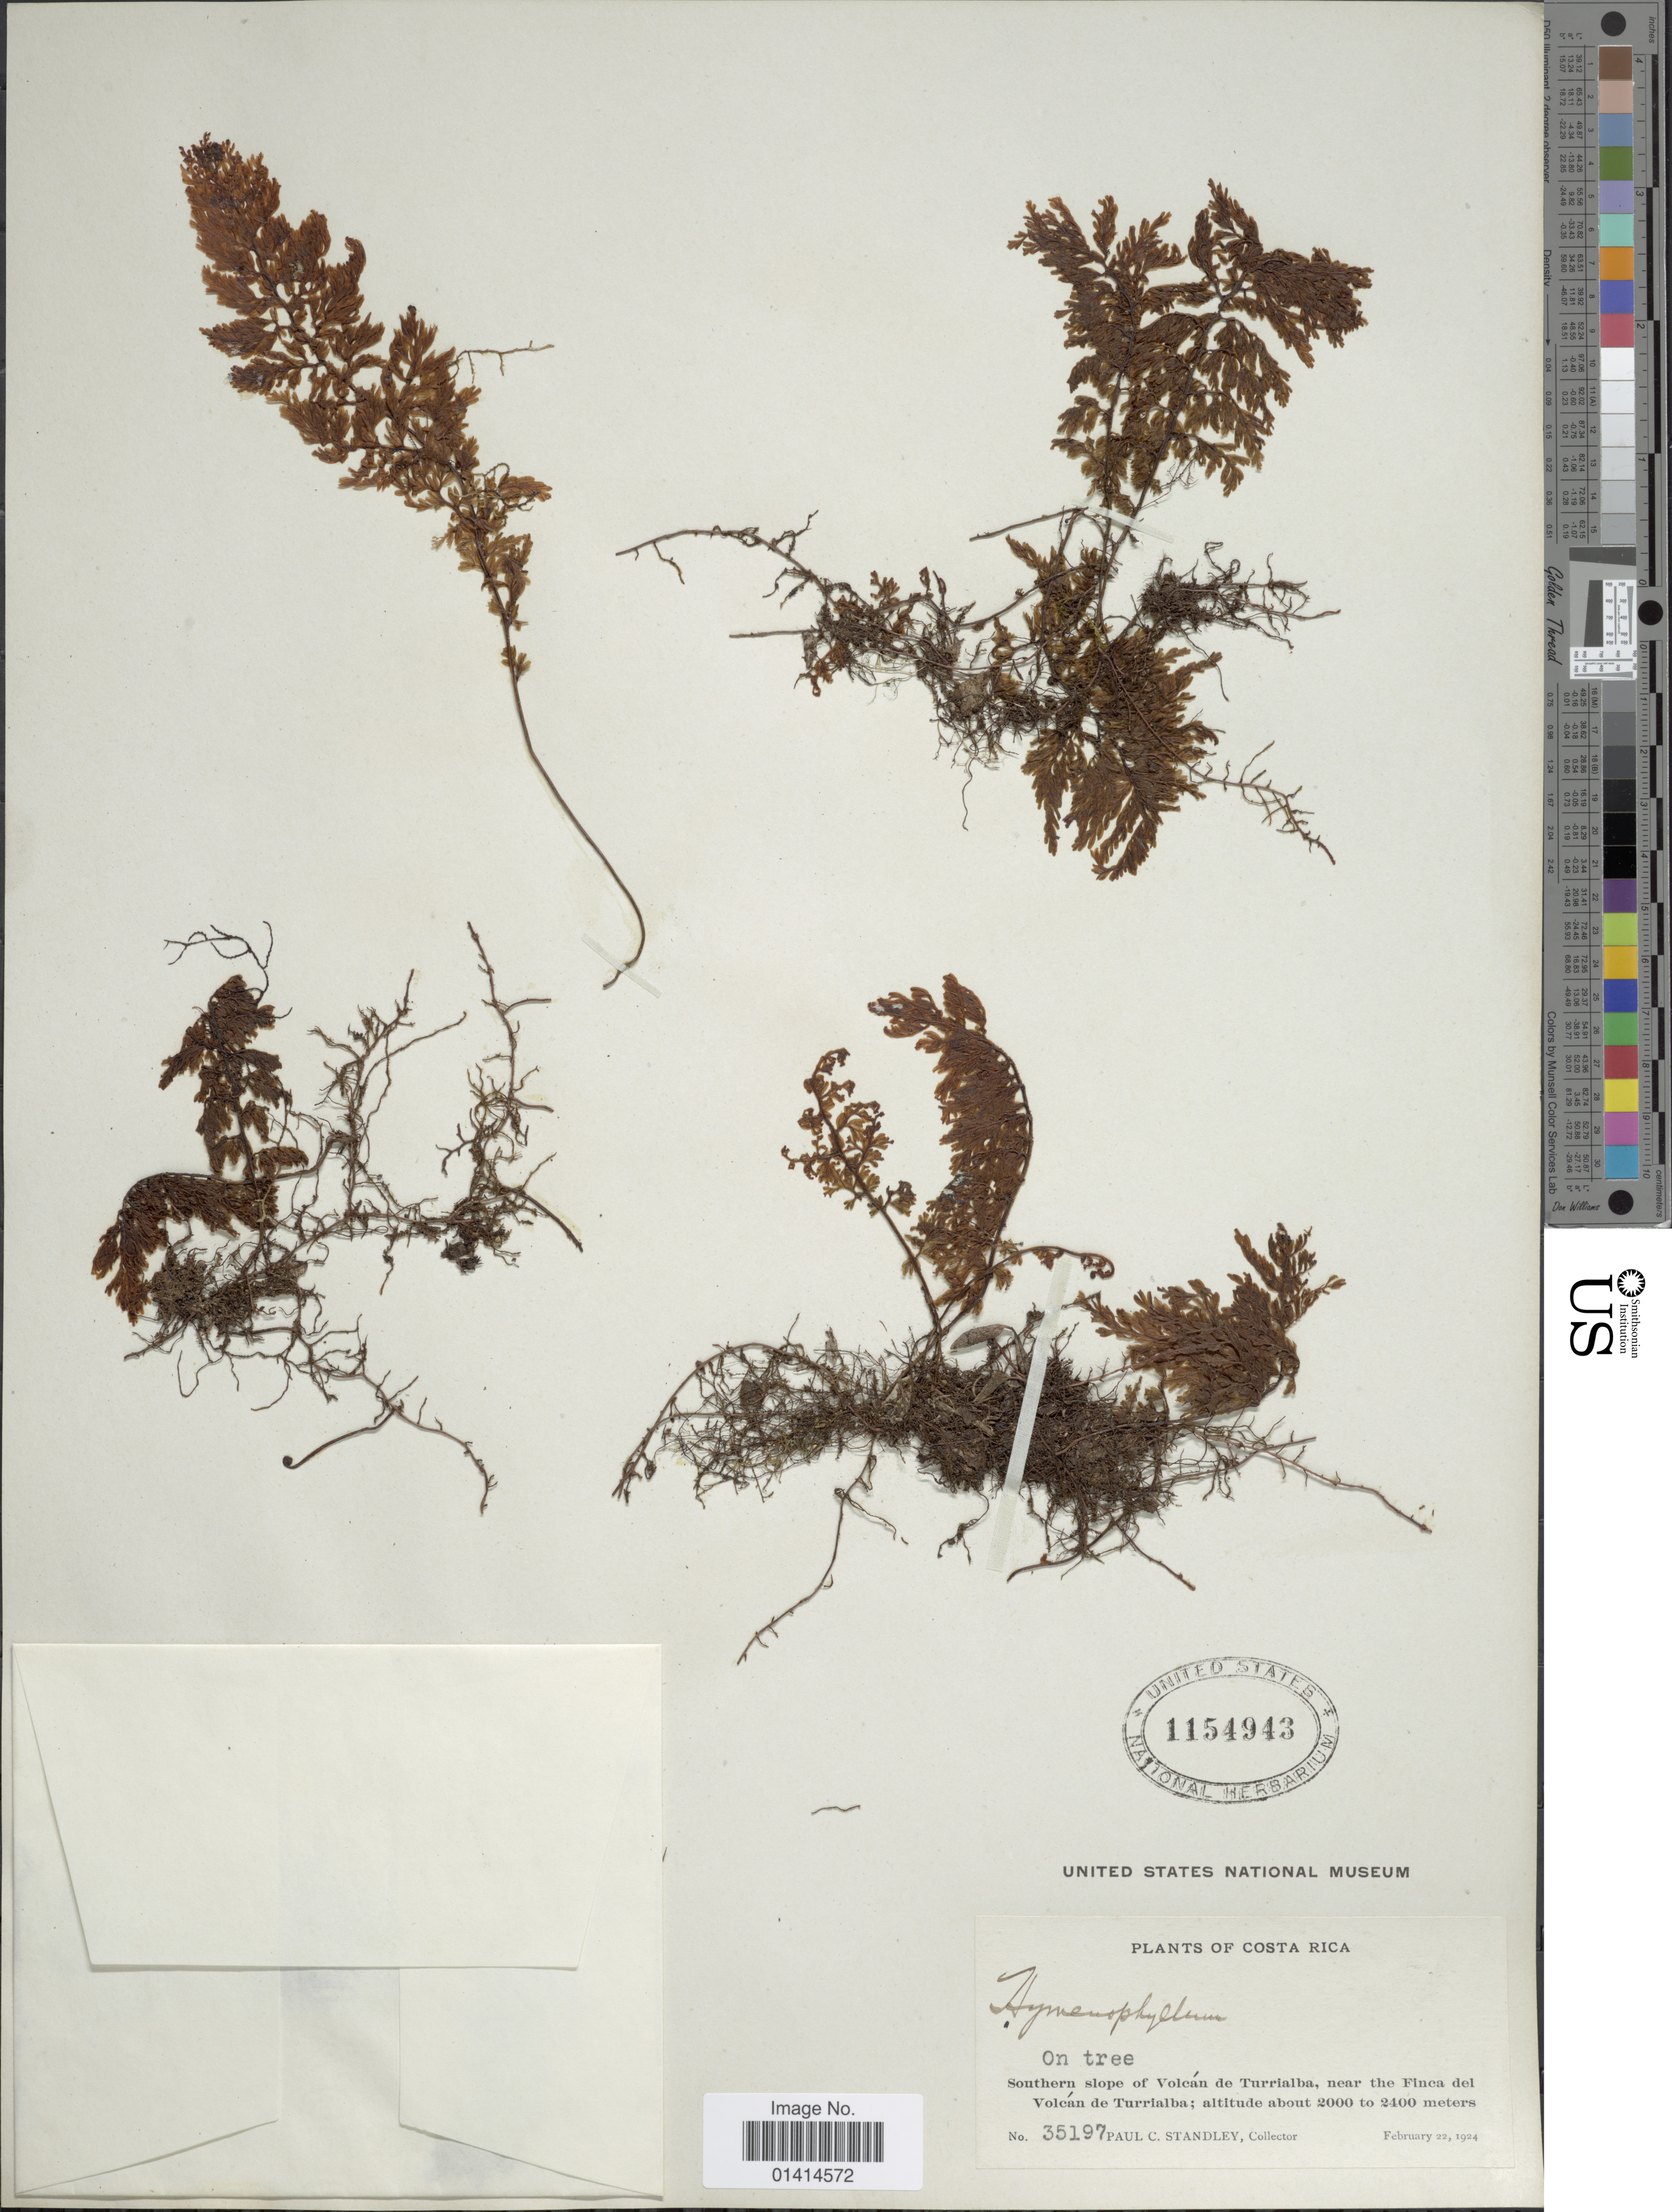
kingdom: Plantae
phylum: Tracheophyta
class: Polypodiopsida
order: Hymenophyllales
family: Hymenophyllaceae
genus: Hymenophyllum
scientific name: Hymenophyllum polyanthos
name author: (Sw.) Sw.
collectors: P. C. Standley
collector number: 35197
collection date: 1924-02-22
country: Costa Rica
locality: Southern slope of Volcan de Turrialba, near the Finca del Volcan de Turrialba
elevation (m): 2000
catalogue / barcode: US 1154943